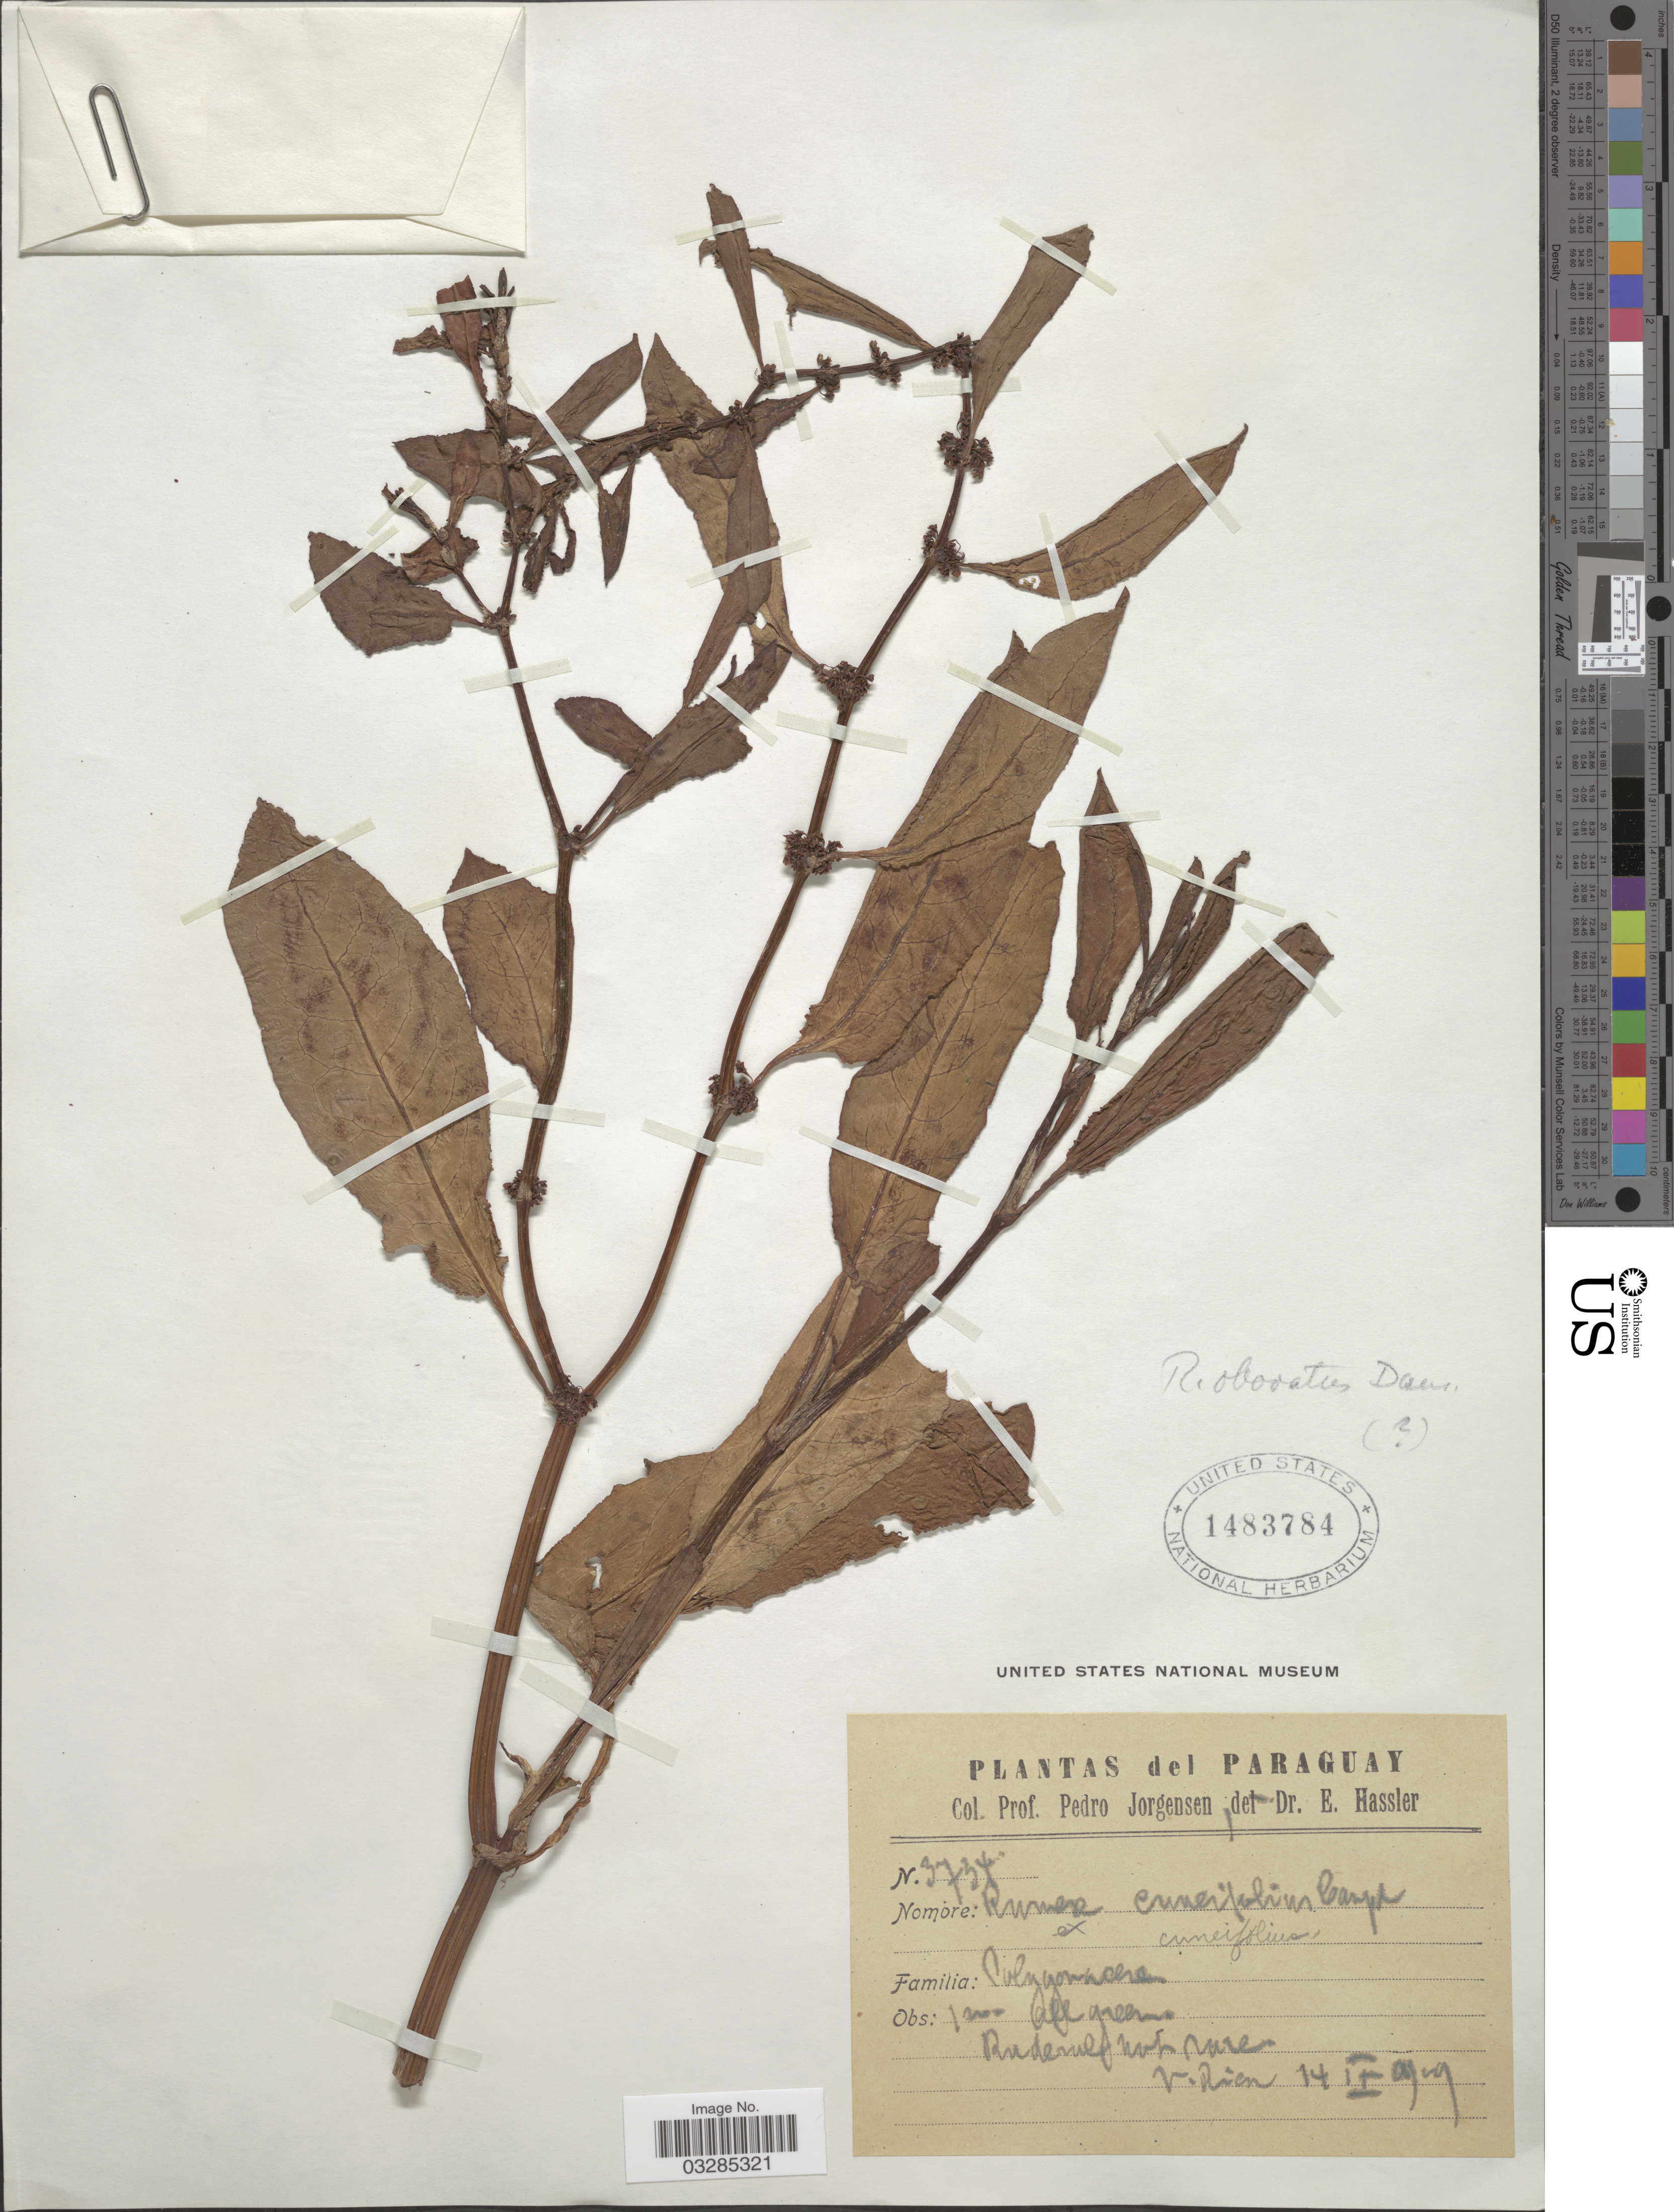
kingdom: Plantae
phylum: Tracheophyta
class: Magnoliopsida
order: Caryophyllales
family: Polygonaceae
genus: Rumex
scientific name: Rumex obovatus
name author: Danser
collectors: P. Jörgensen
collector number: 3734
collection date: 1929-09-14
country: Paraguay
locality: V.Rica.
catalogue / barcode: US 1483784